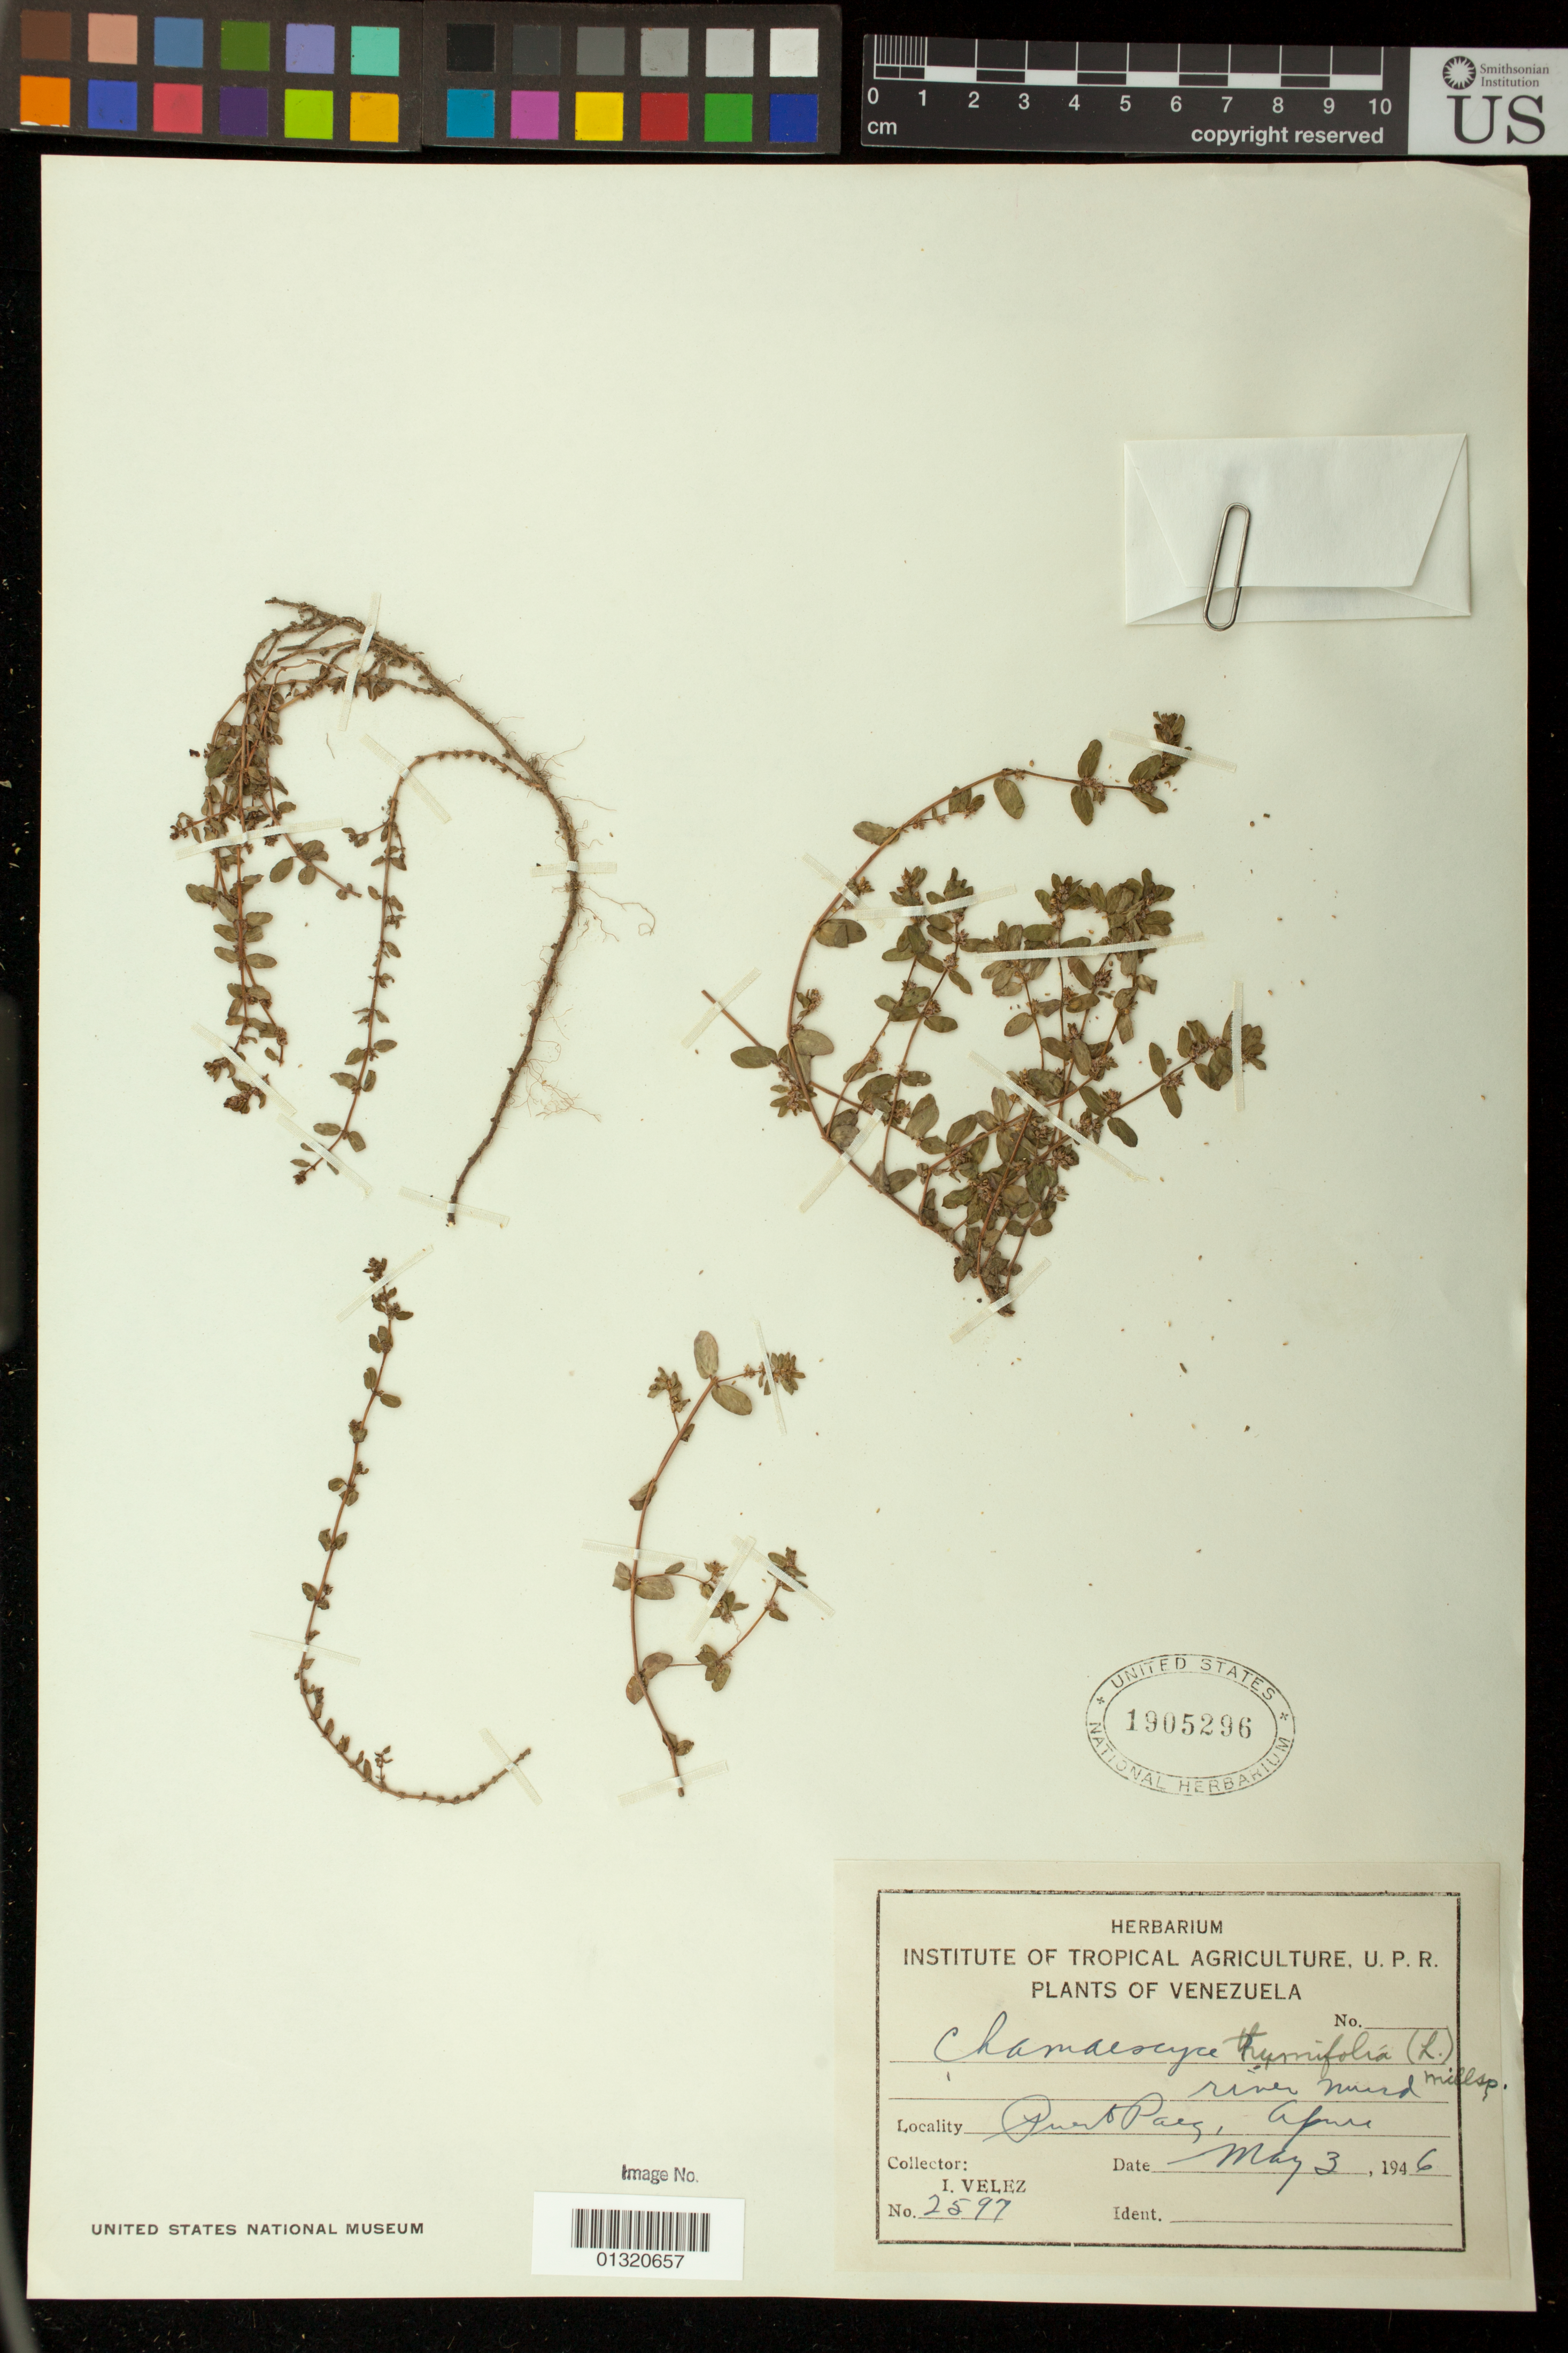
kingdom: Plantae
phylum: Tracheophyta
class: Magnoliopsida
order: Malpighiales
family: Euphorbiaceae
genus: Euphorbia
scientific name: Euphorbia thymifolia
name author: L.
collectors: I. Vélez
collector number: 2597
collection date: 1946-05-03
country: Venezuela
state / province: Apure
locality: Puerto Paez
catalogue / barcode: US 1905296